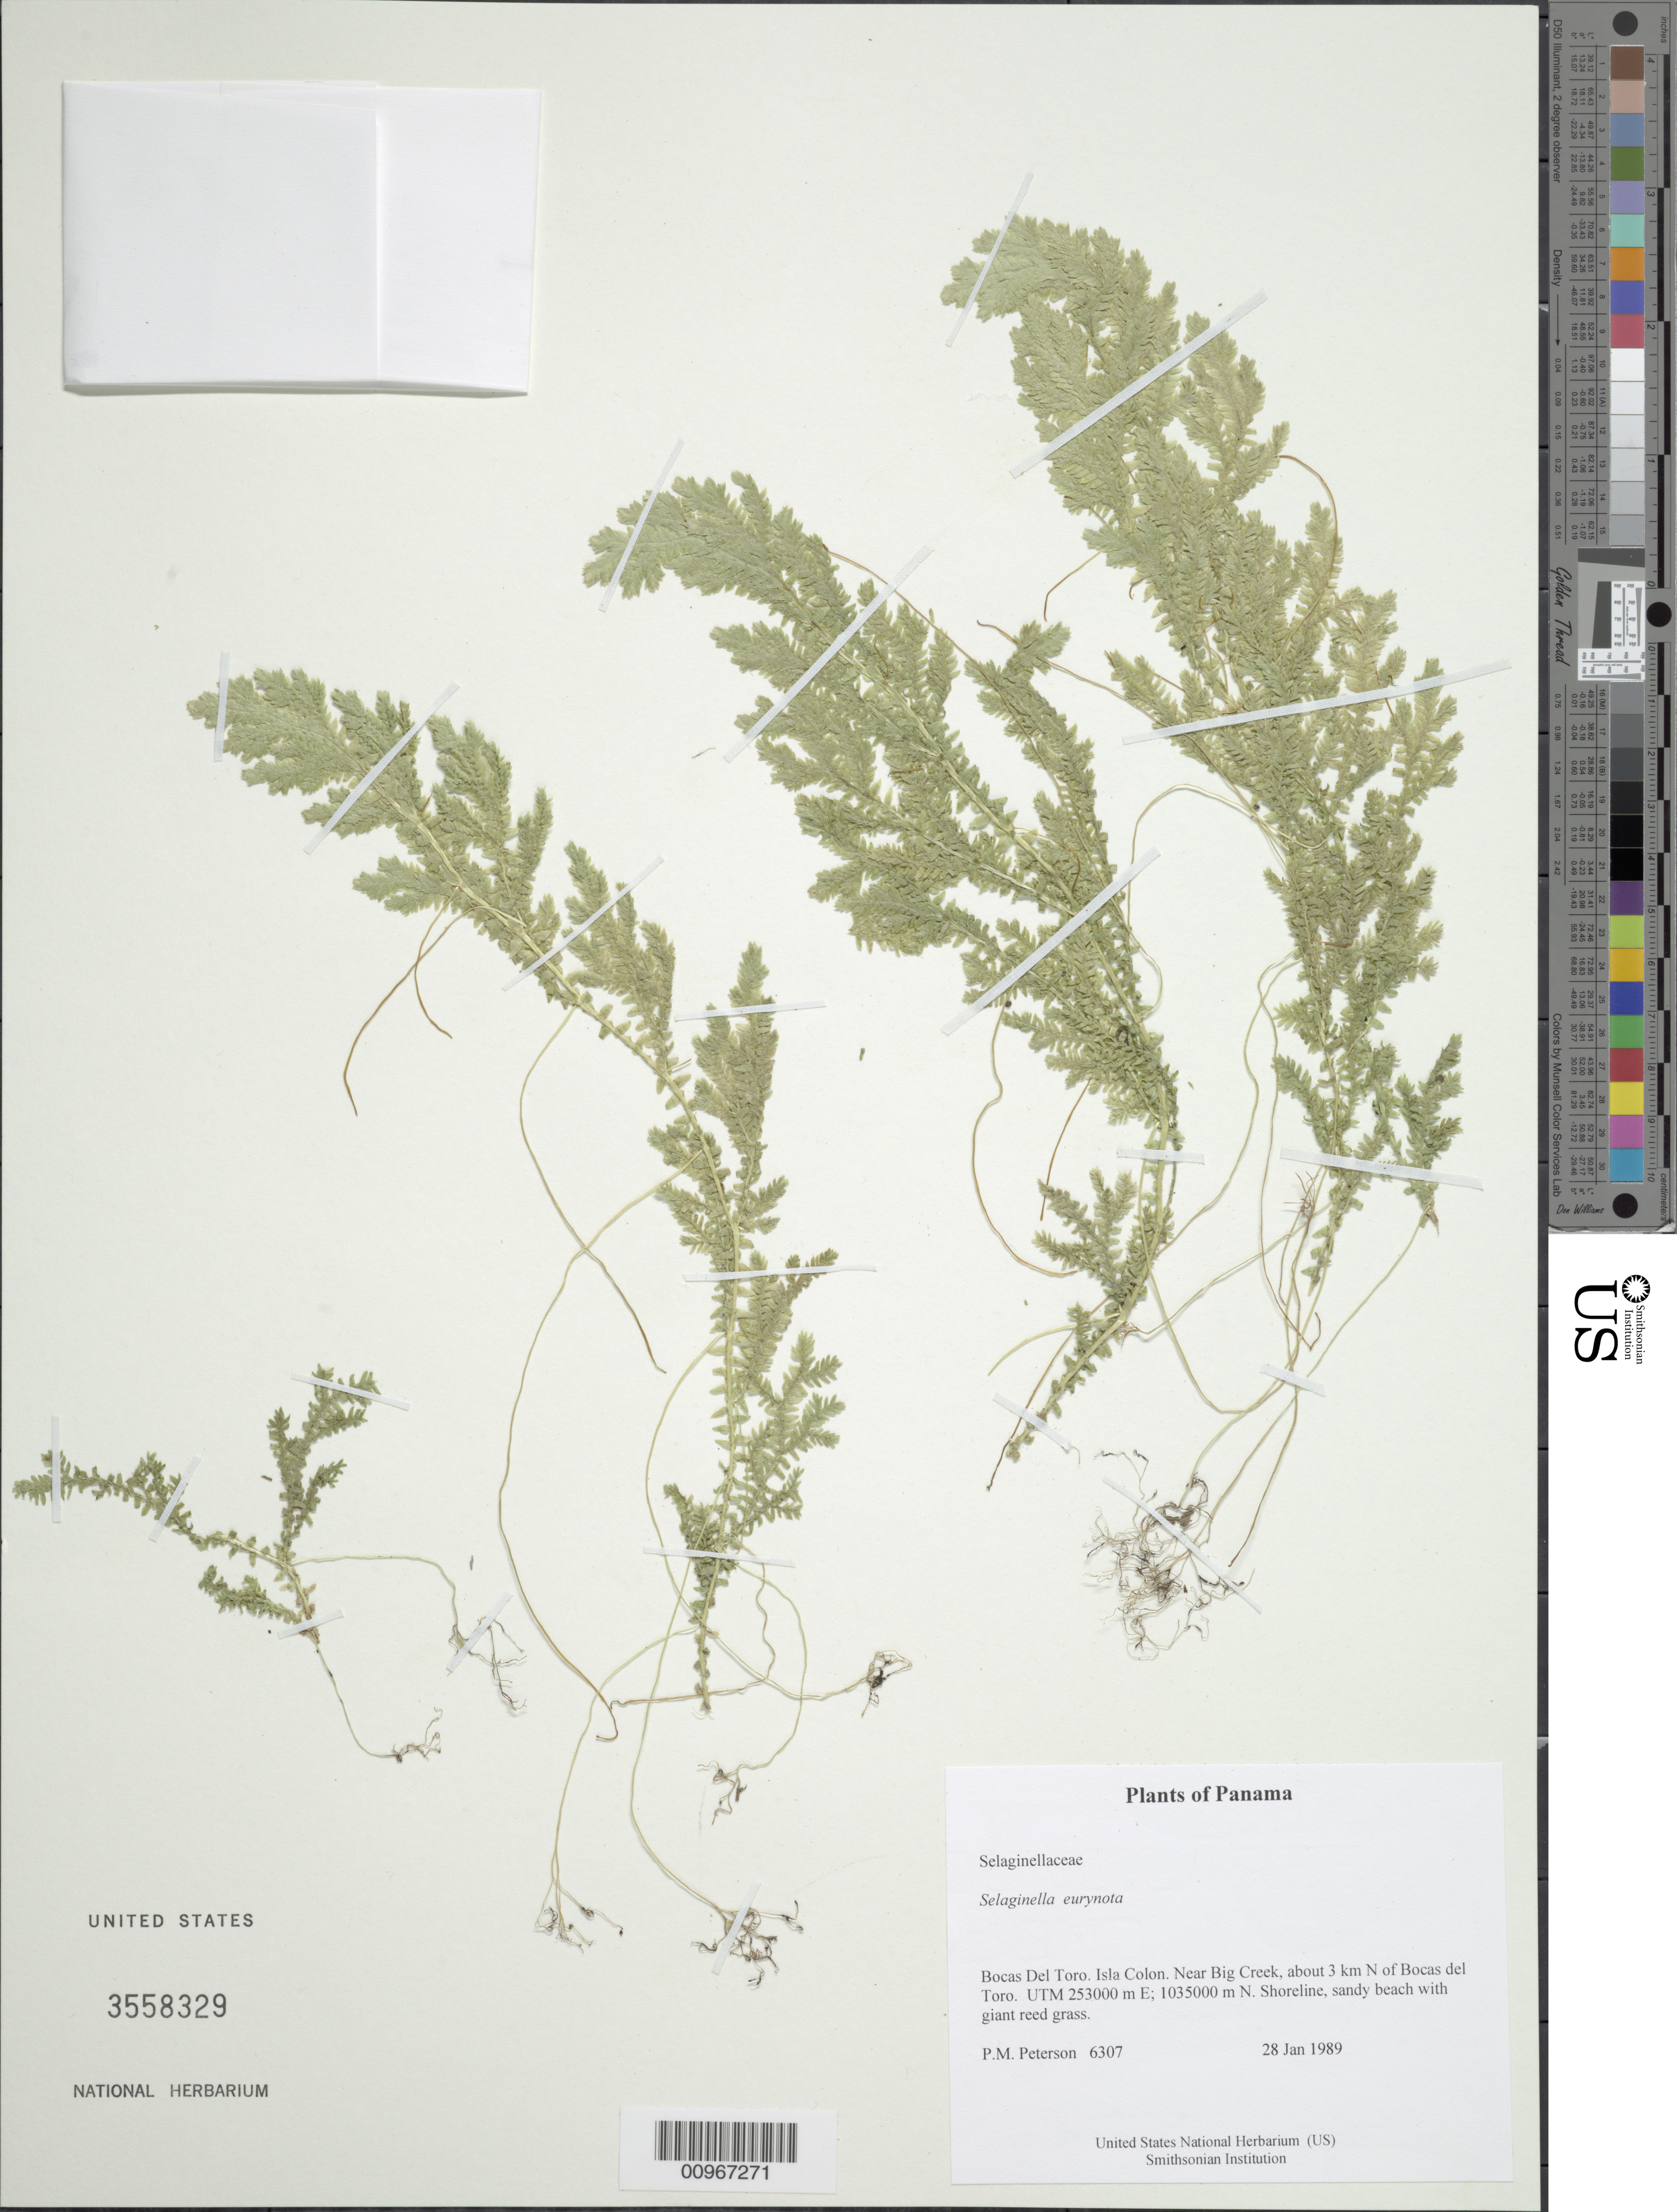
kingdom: Plantae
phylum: Tracheophyta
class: Lycopodiopsida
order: Selaginellales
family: Selaginellaceae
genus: Selaginella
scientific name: Selaginella eurynota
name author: A. Braun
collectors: P. M. Peterson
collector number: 06307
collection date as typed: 28 Jan 1989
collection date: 1989-01-28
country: Panama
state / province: Bocas del Toro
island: Colón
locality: Near Big Creek, about 3 km N of Bocas del Toro. UTM 253000 m E; 1035000 m N.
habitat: Shoreline, sandy beach with giant reed grass.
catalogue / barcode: US 3558329